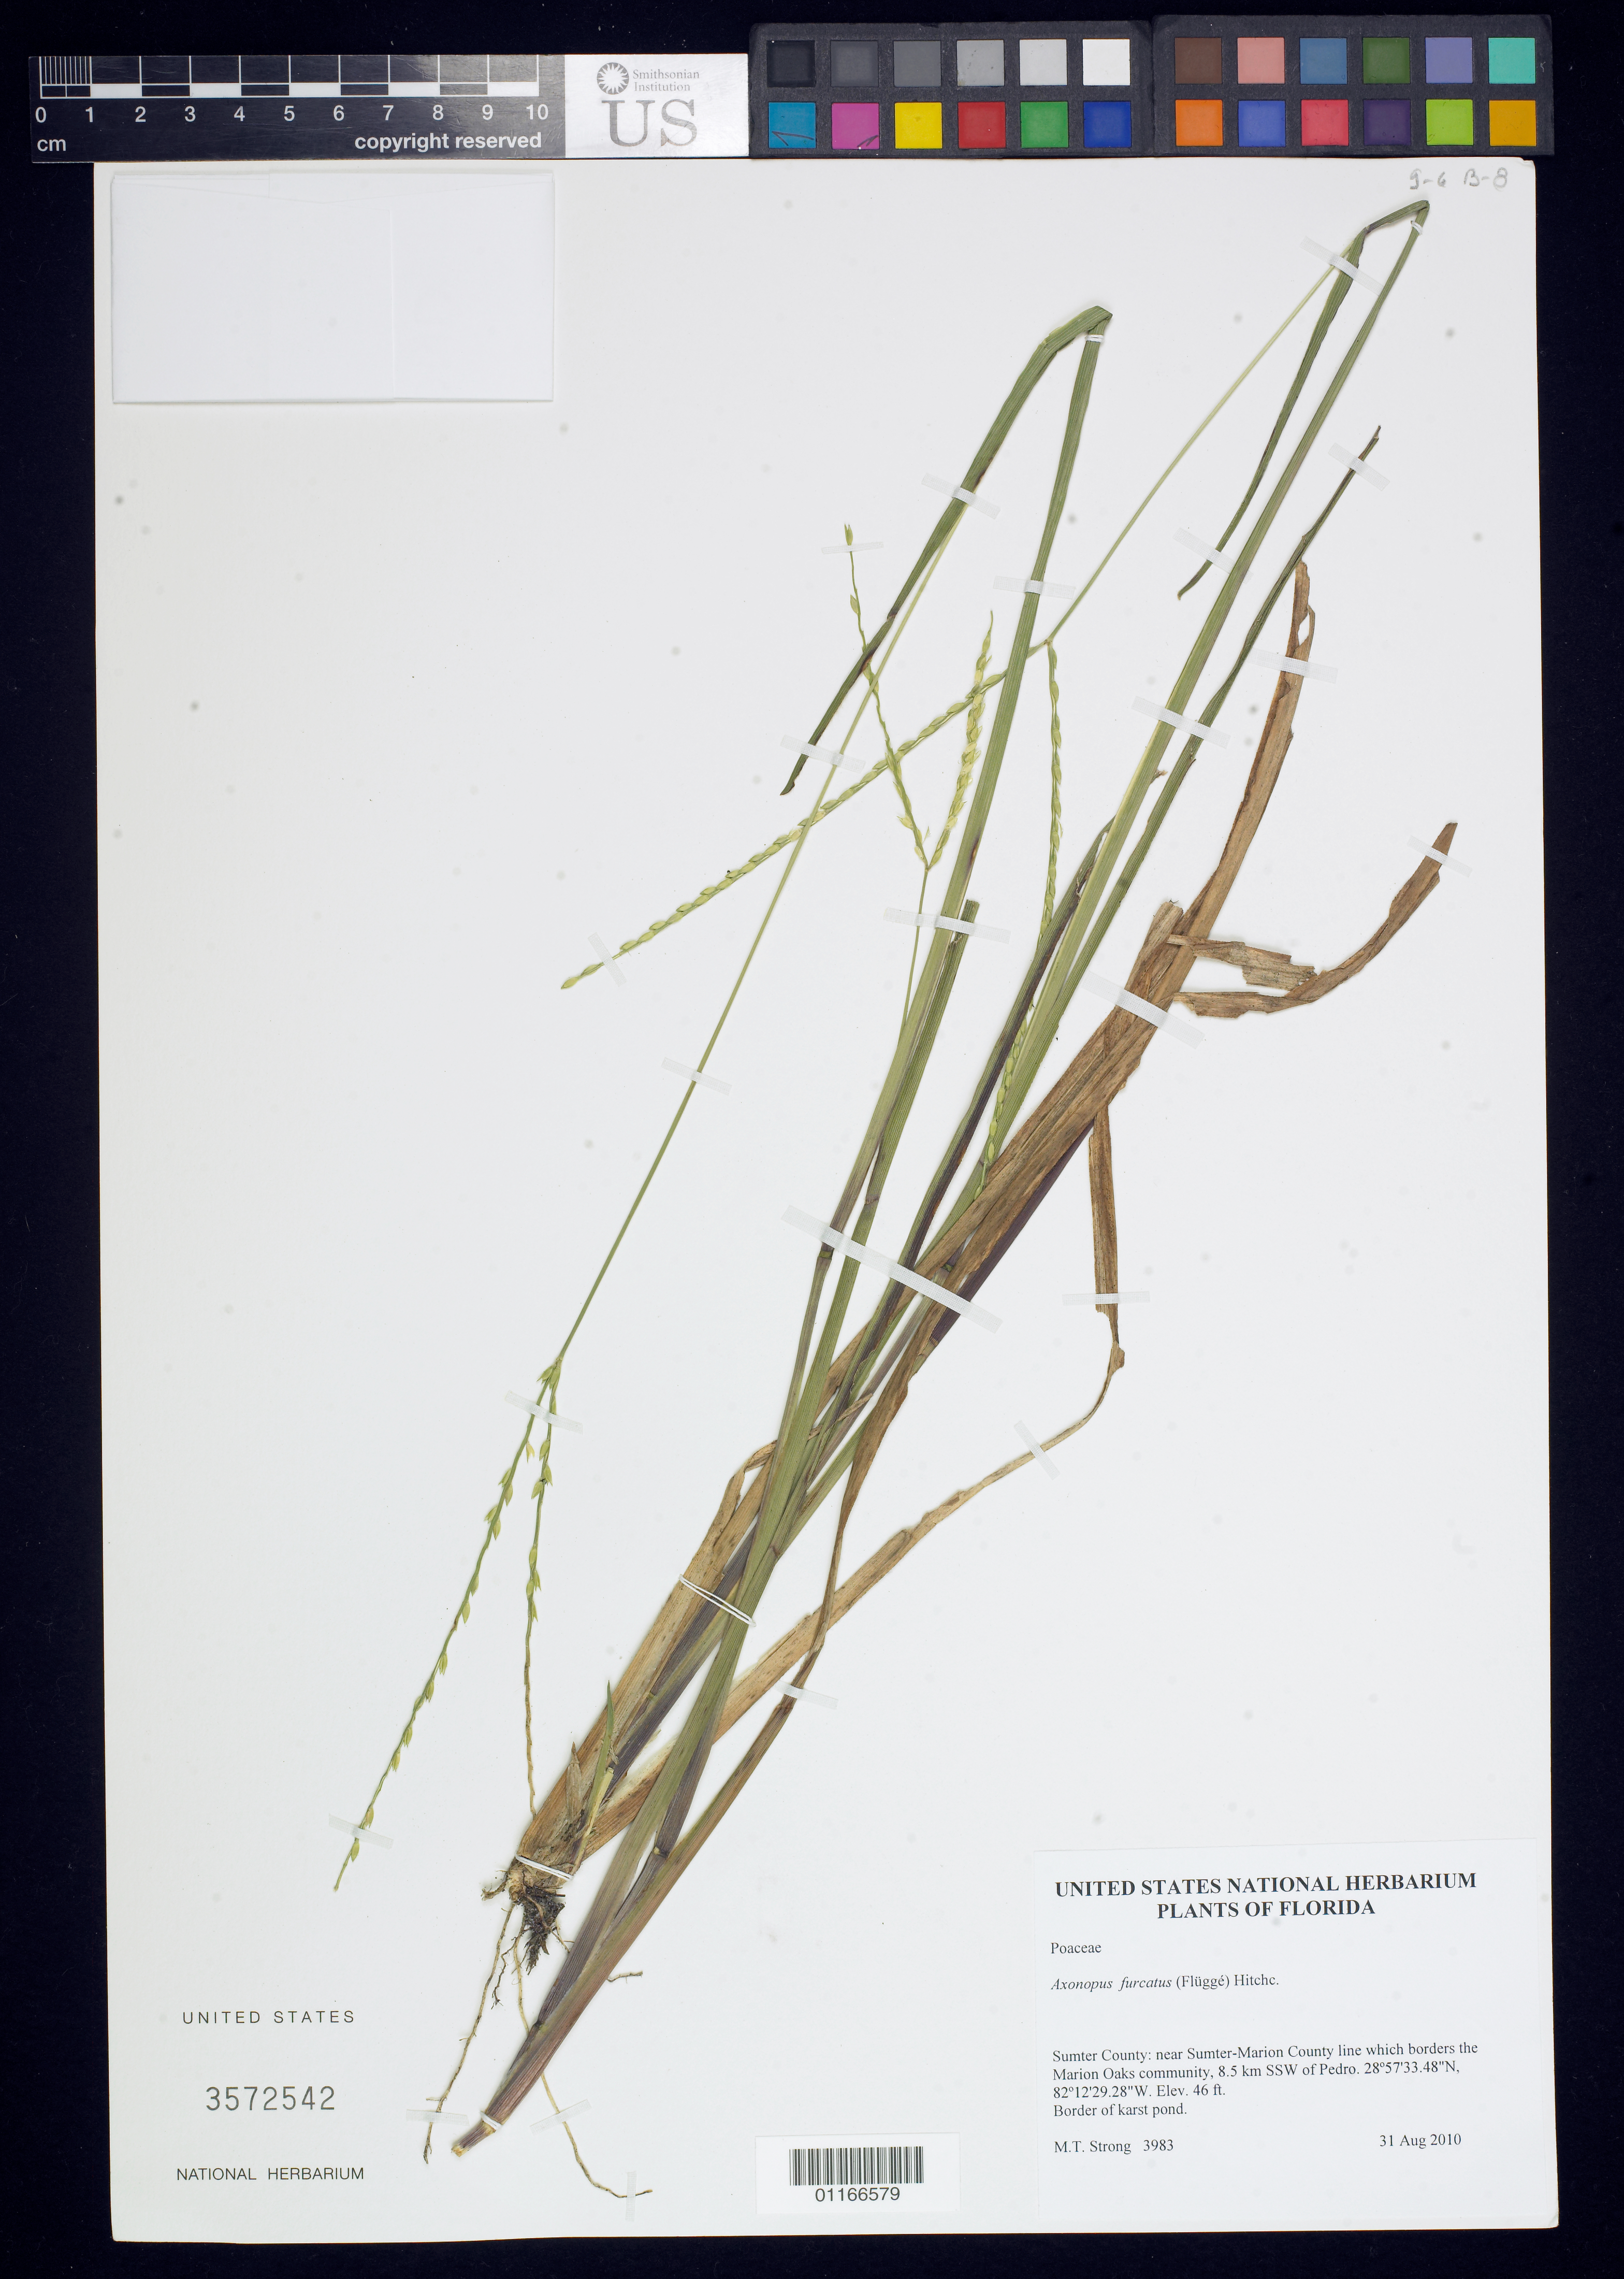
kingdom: Plantae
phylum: Tracheophyta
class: Liliopsida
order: Poales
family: Poaceae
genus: Axonopus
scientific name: Axonopus furcatus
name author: (Flüggé) Hitchc.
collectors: M. T. Strong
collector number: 3983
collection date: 2010-08-31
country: United States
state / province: Florida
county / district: Sumter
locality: Near Sumter-Marion County line which borders the Marion Oaks community, 8.5 km SSW of Pedro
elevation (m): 14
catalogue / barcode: US 3572542